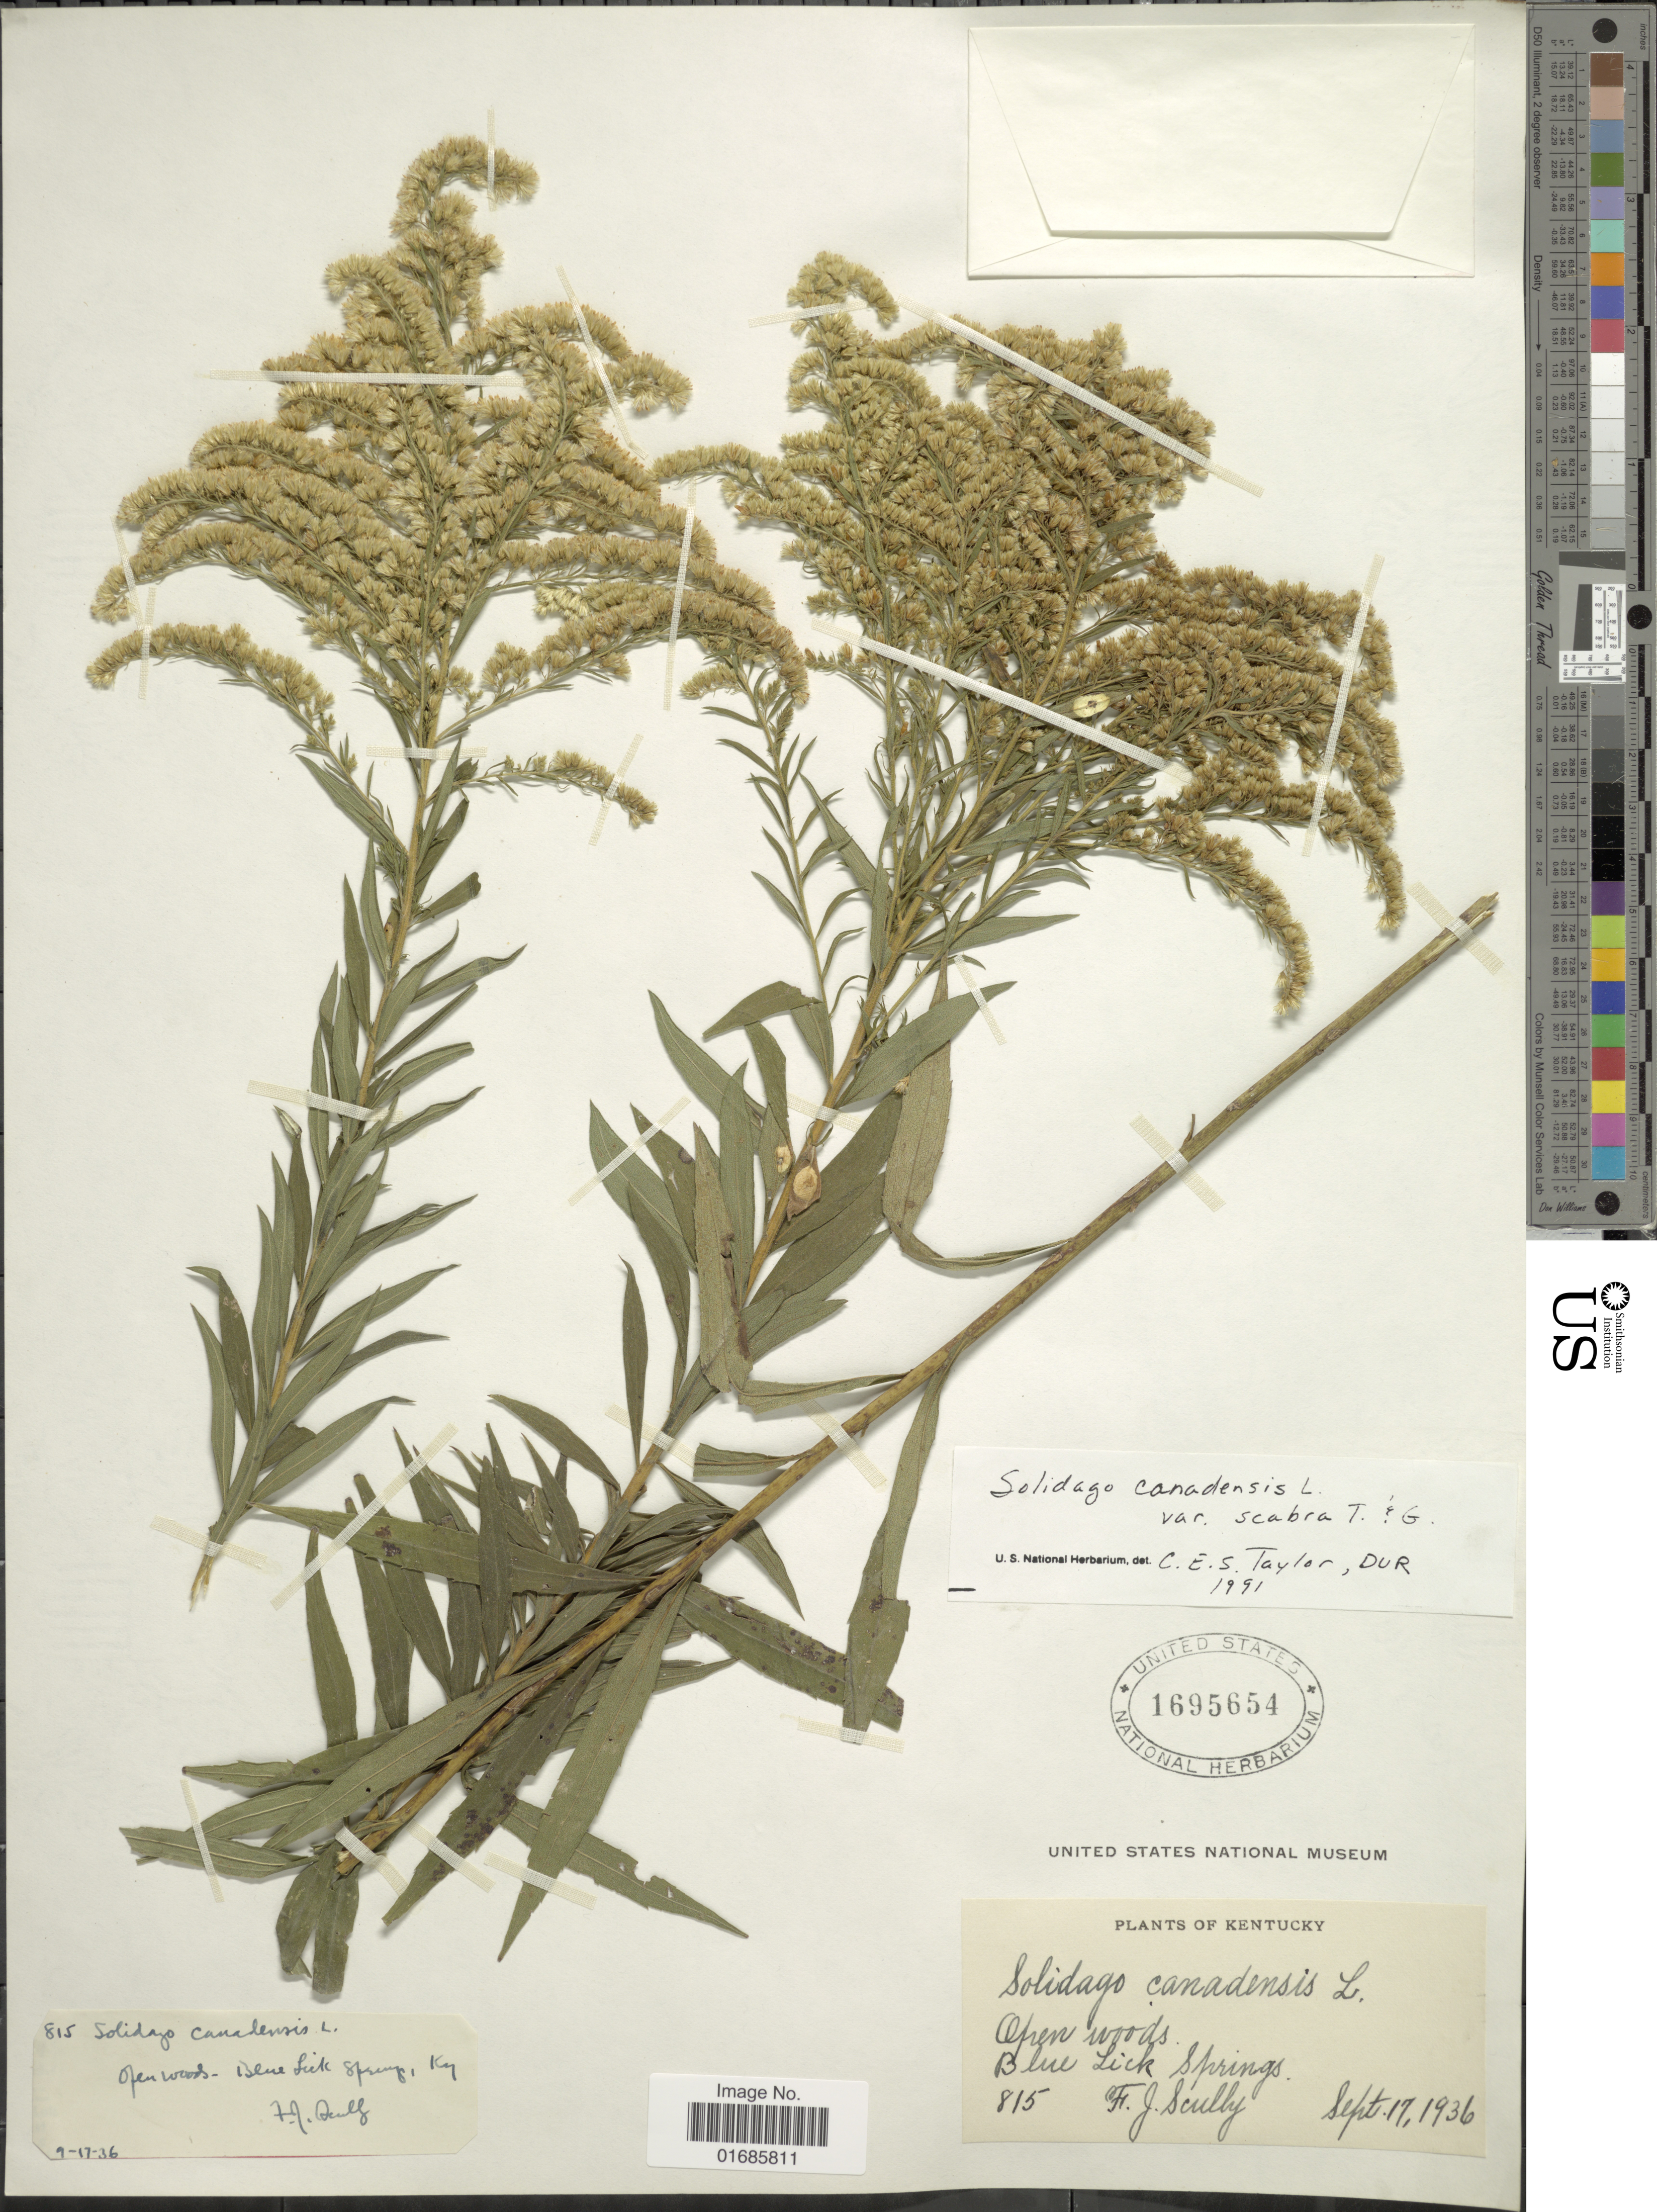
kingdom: Plantae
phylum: Tracheophyta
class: Magnoliopsida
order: Asterales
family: Asteraceae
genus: Solidago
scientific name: Solidago canadensis var. scabra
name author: (Muhl. ex Willd.) Torr. & A. Gray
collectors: F. Scully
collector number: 815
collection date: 1936-09-17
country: United States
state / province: Kentucky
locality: Blue Lick Springs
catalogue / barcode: US 1695654